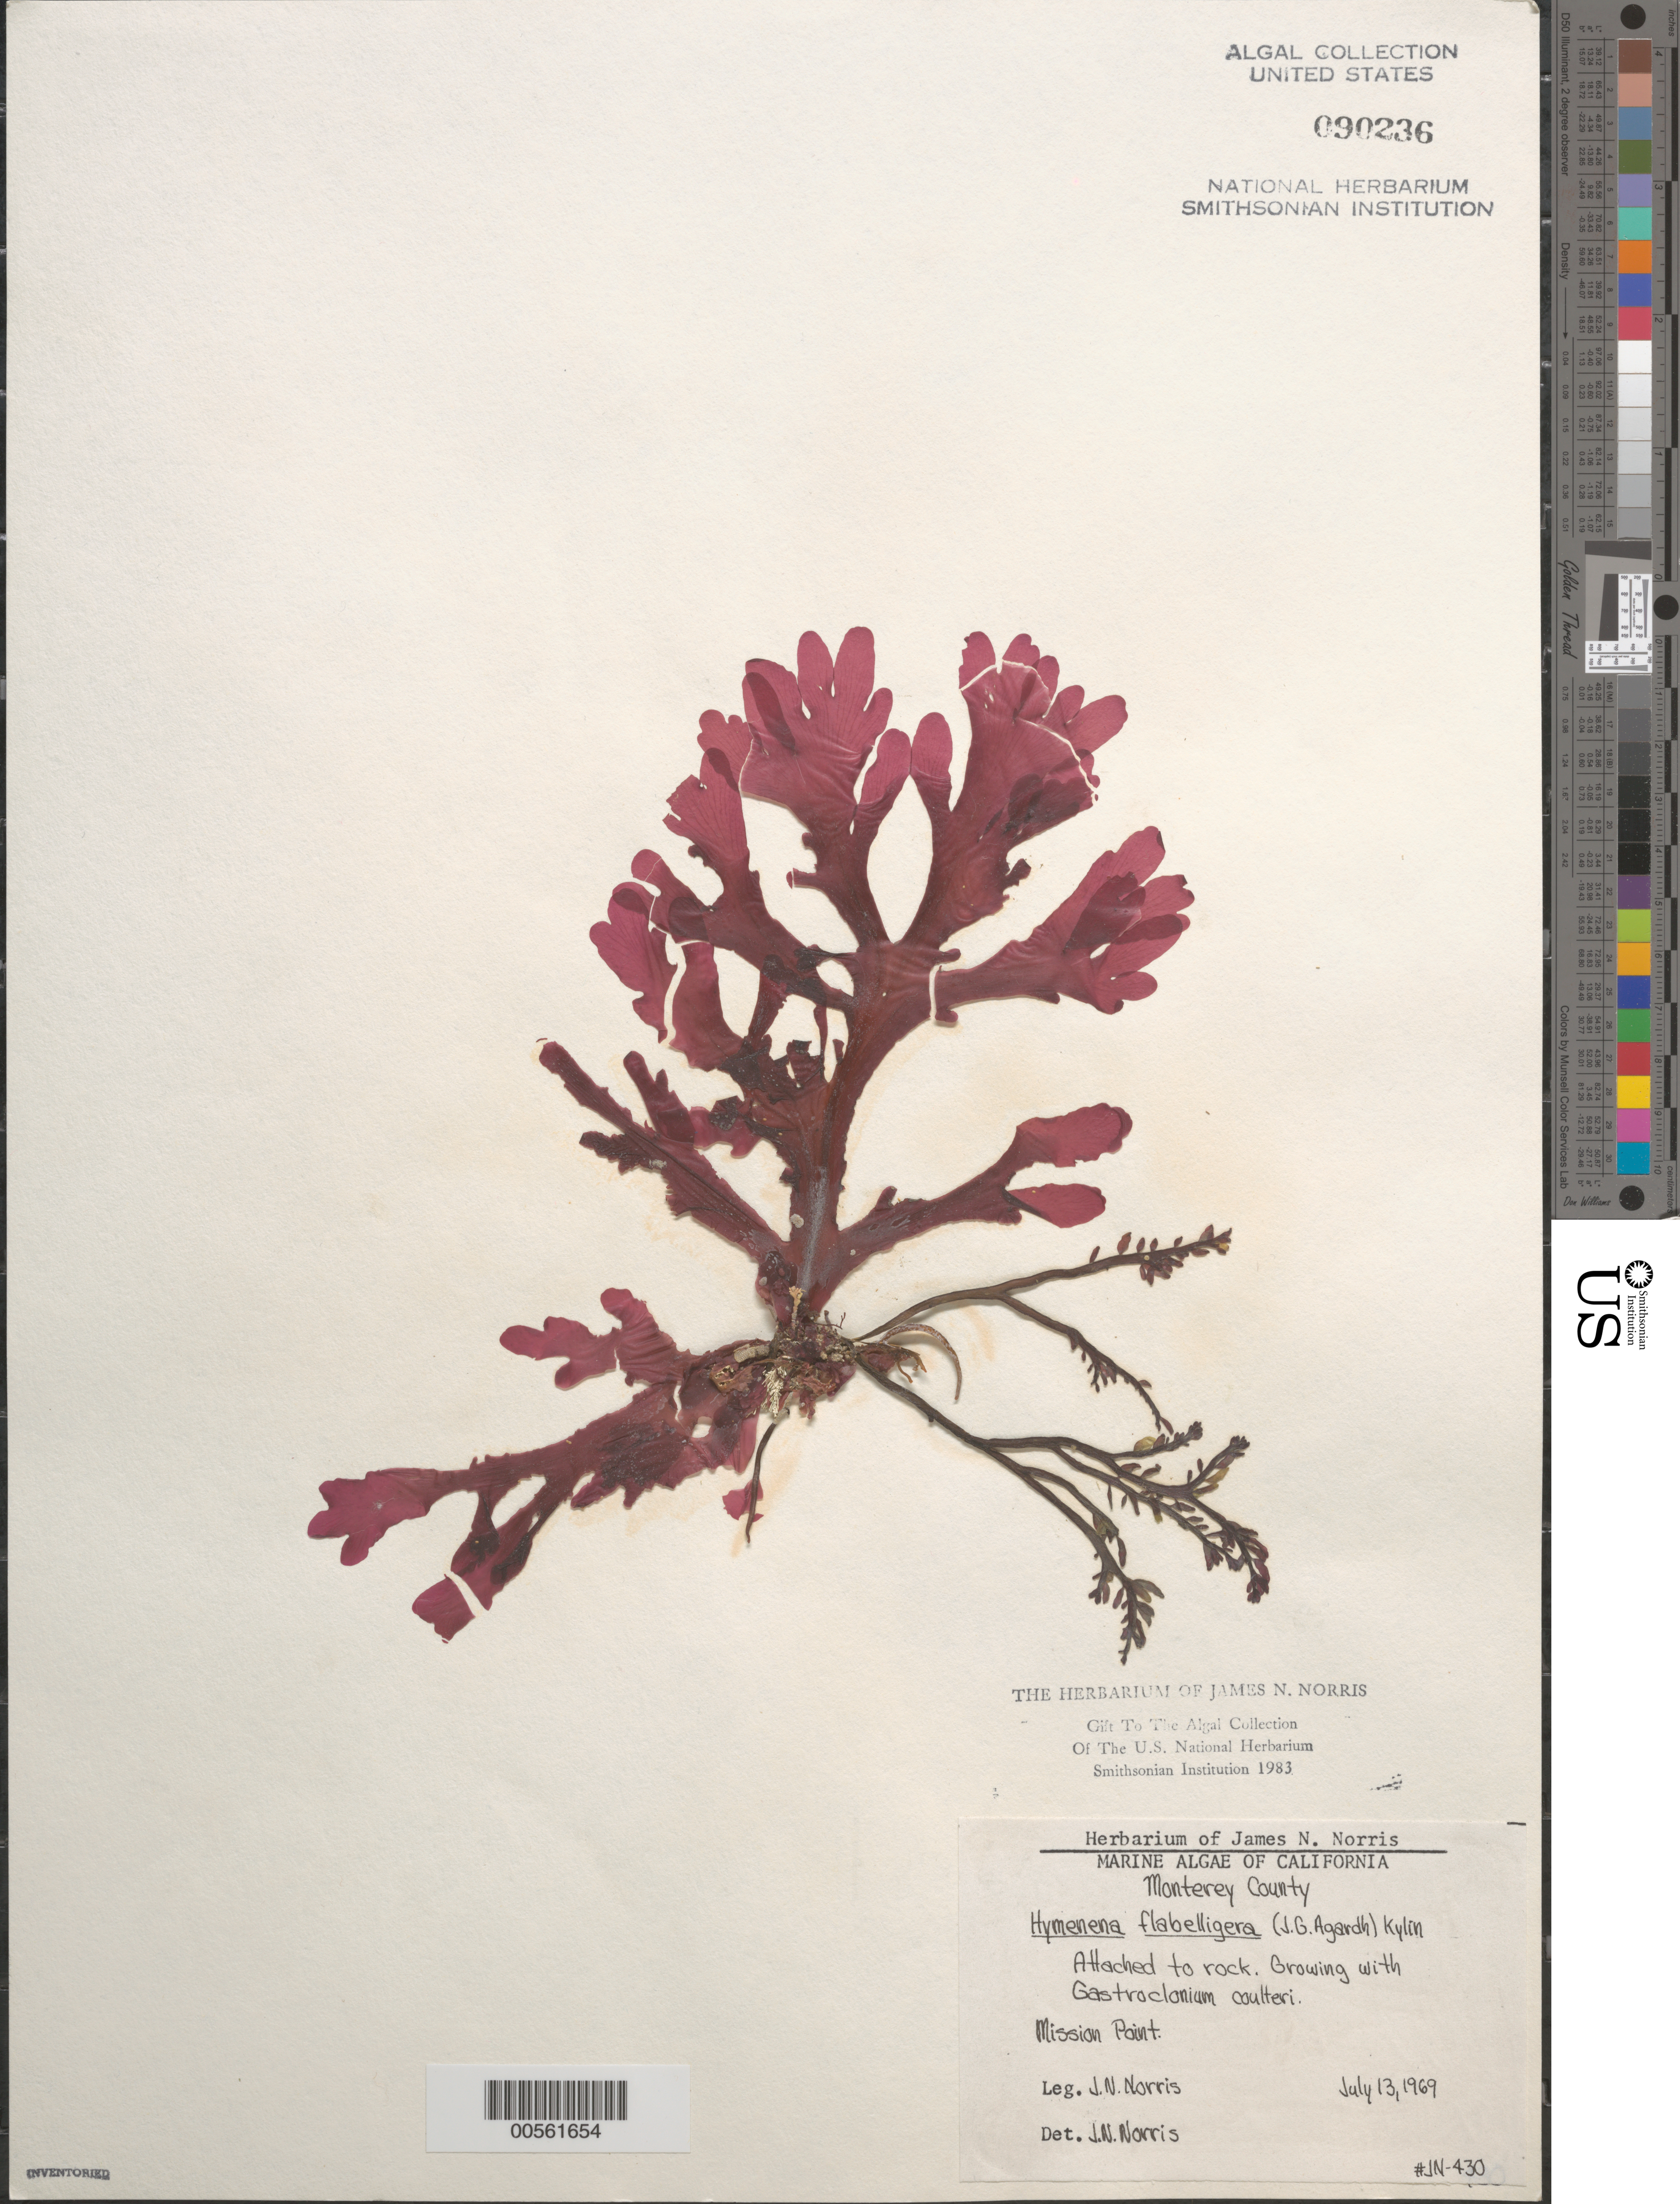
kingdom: Plantae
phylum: Rhodophyta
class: Florideophyceae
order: Ceramiales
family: Delesseriaceae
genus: Hymenena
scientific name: Hymenena flabelligera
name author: (J. Agardh) Kylin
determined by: Norris, James N.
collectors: J. N. Norris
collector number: JN-430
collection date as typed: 13 Jul 1969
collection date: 1969-07-13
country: United States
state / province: California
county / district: Monterey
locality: Mission Point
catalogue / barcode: US 90236